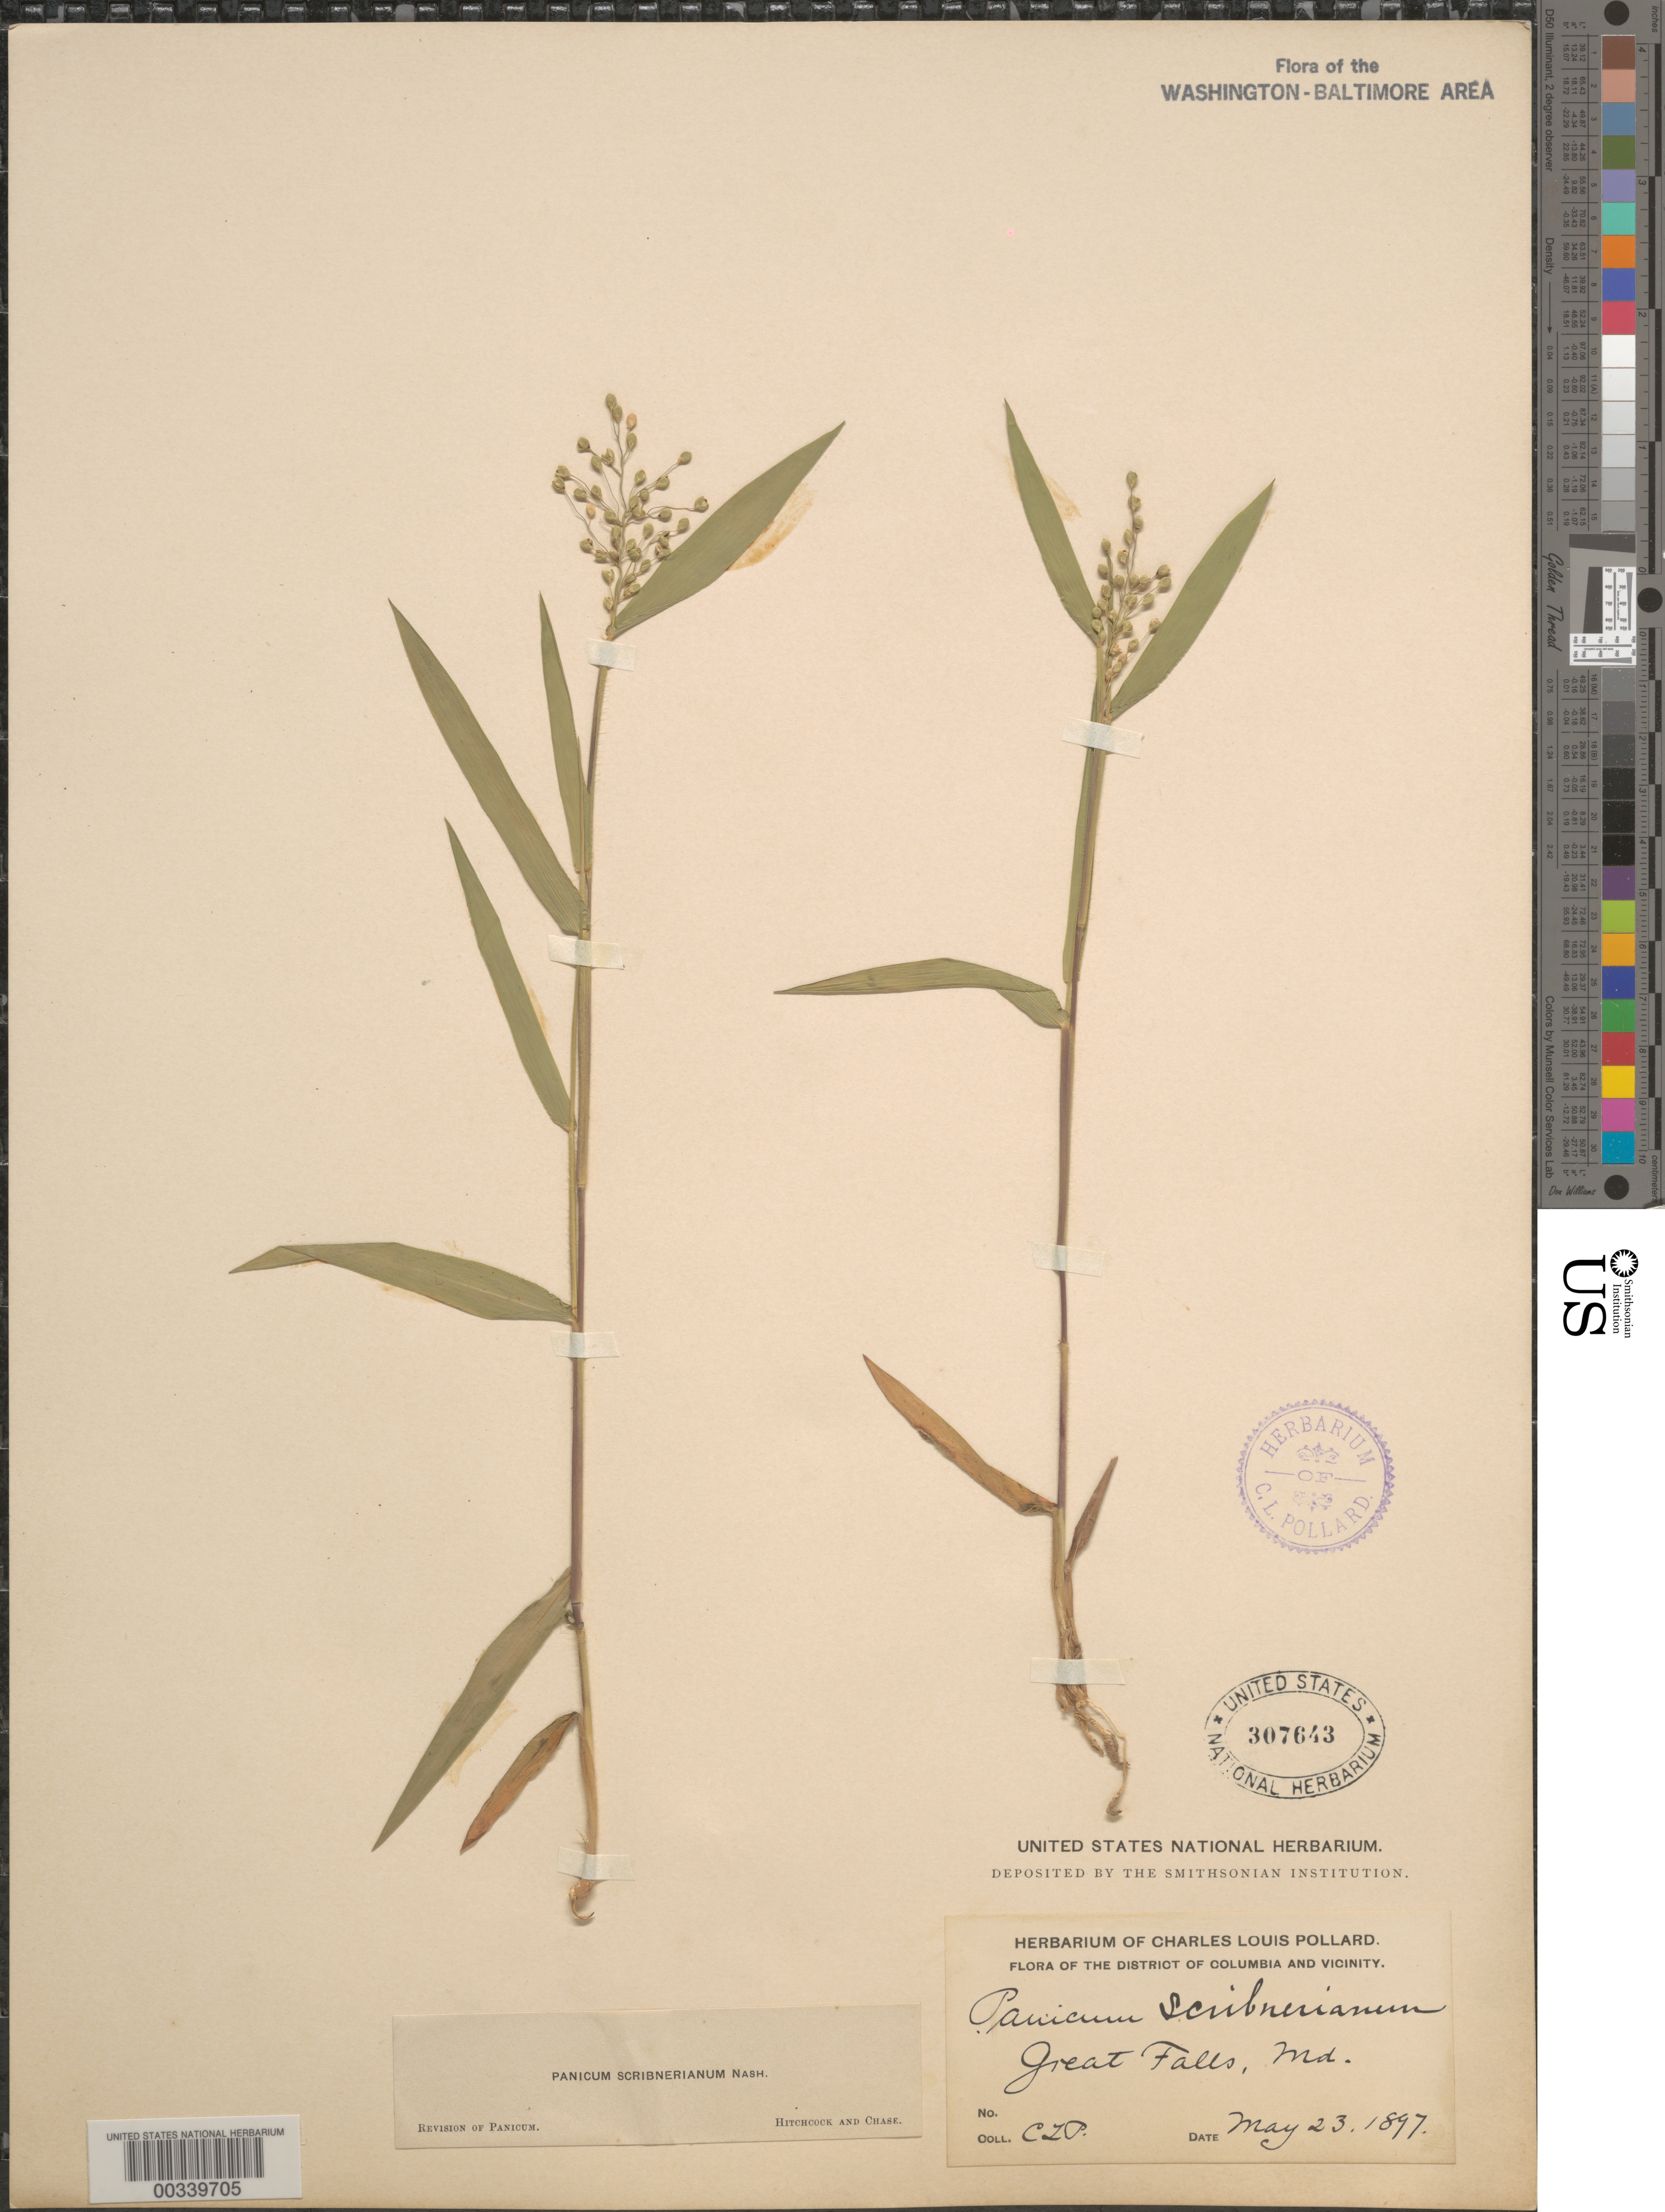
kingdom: Plantae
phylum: Tracheophyta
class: Liliopsida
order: Poales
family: Poaceae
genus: Dichanthelium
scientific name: Dichanthelium oligosanthes var. scribnerianum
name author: (Nash) Gould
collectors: C. L. Pollard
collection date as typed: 23 May 1897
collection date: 1897-05-23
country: United States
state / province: Maryland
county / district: Montgomery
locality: Great Falls C. & O. Canal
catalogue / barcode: US 307643